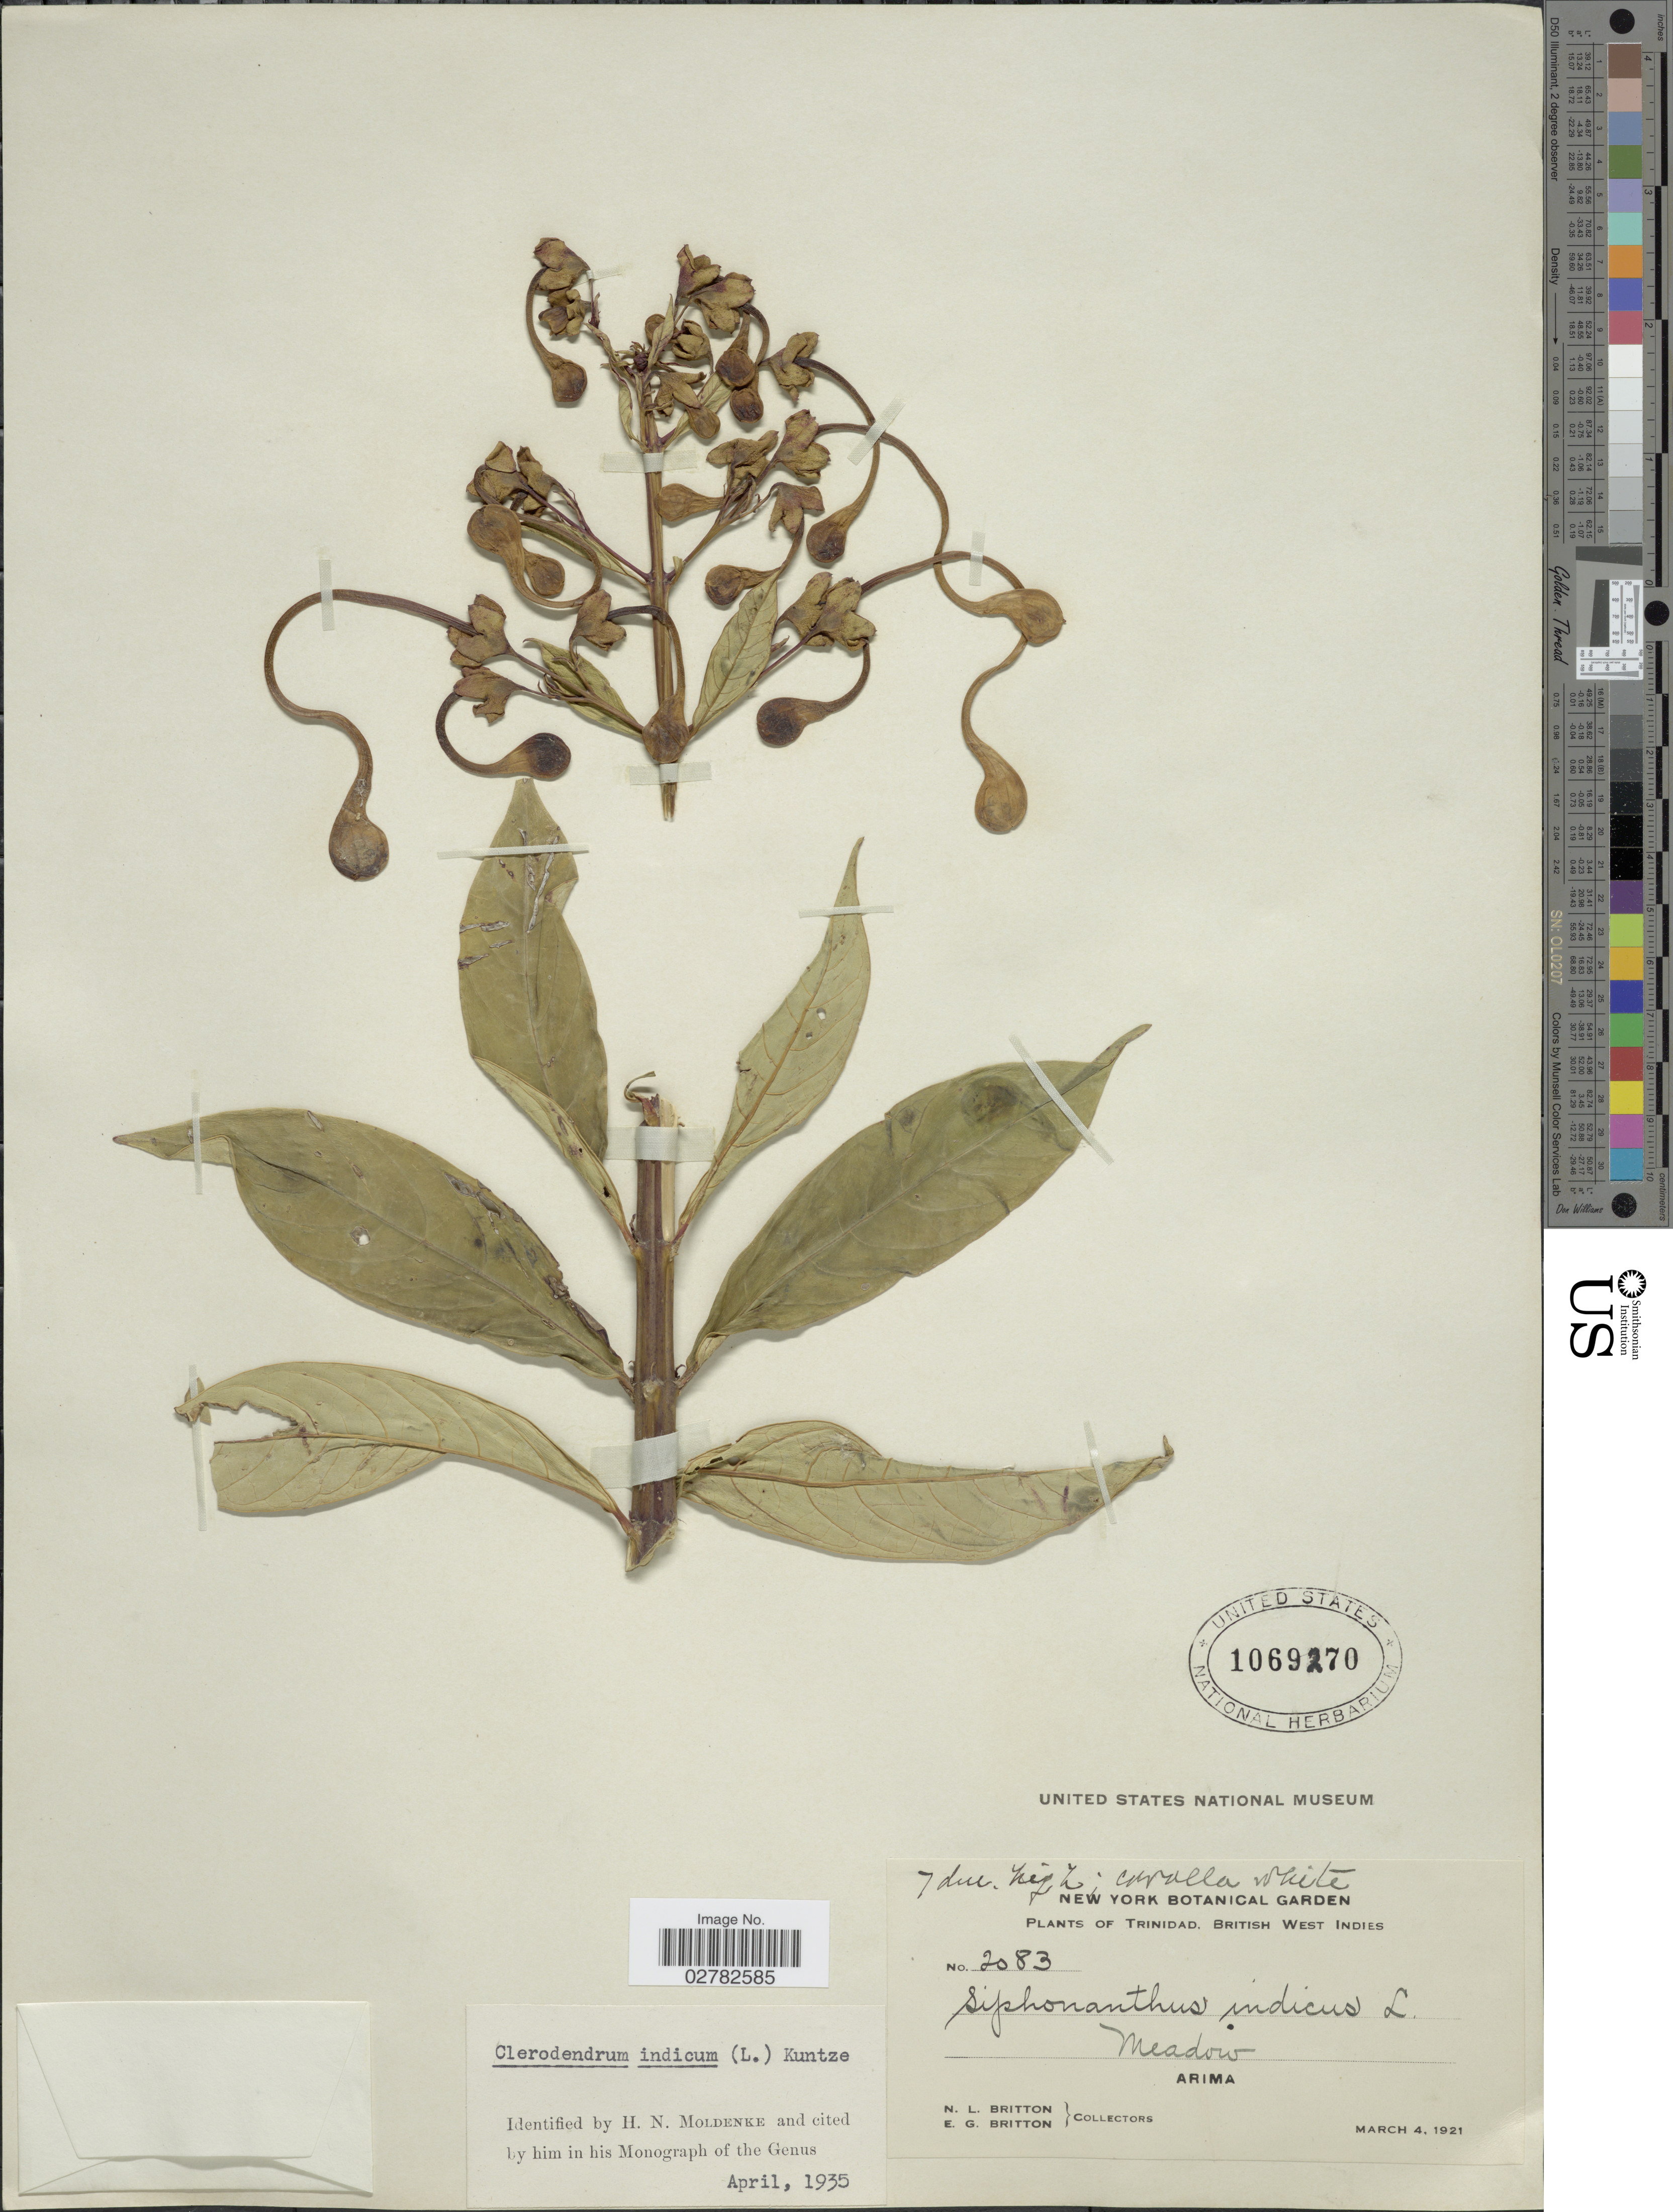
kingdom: Plantae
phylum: Tracheophyta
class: Magnoliopsida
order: Lamiales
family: Lamiaceae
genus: Clerodendrum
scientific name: Clerodendrum indicum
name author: (L.) Kuntze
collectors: N. Britton & E. G. Britton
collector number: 2083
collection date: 1921-03-04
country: Trinidad and Tobago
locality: Trinidad, British West Indies. Arima.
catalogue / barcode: US 1069270